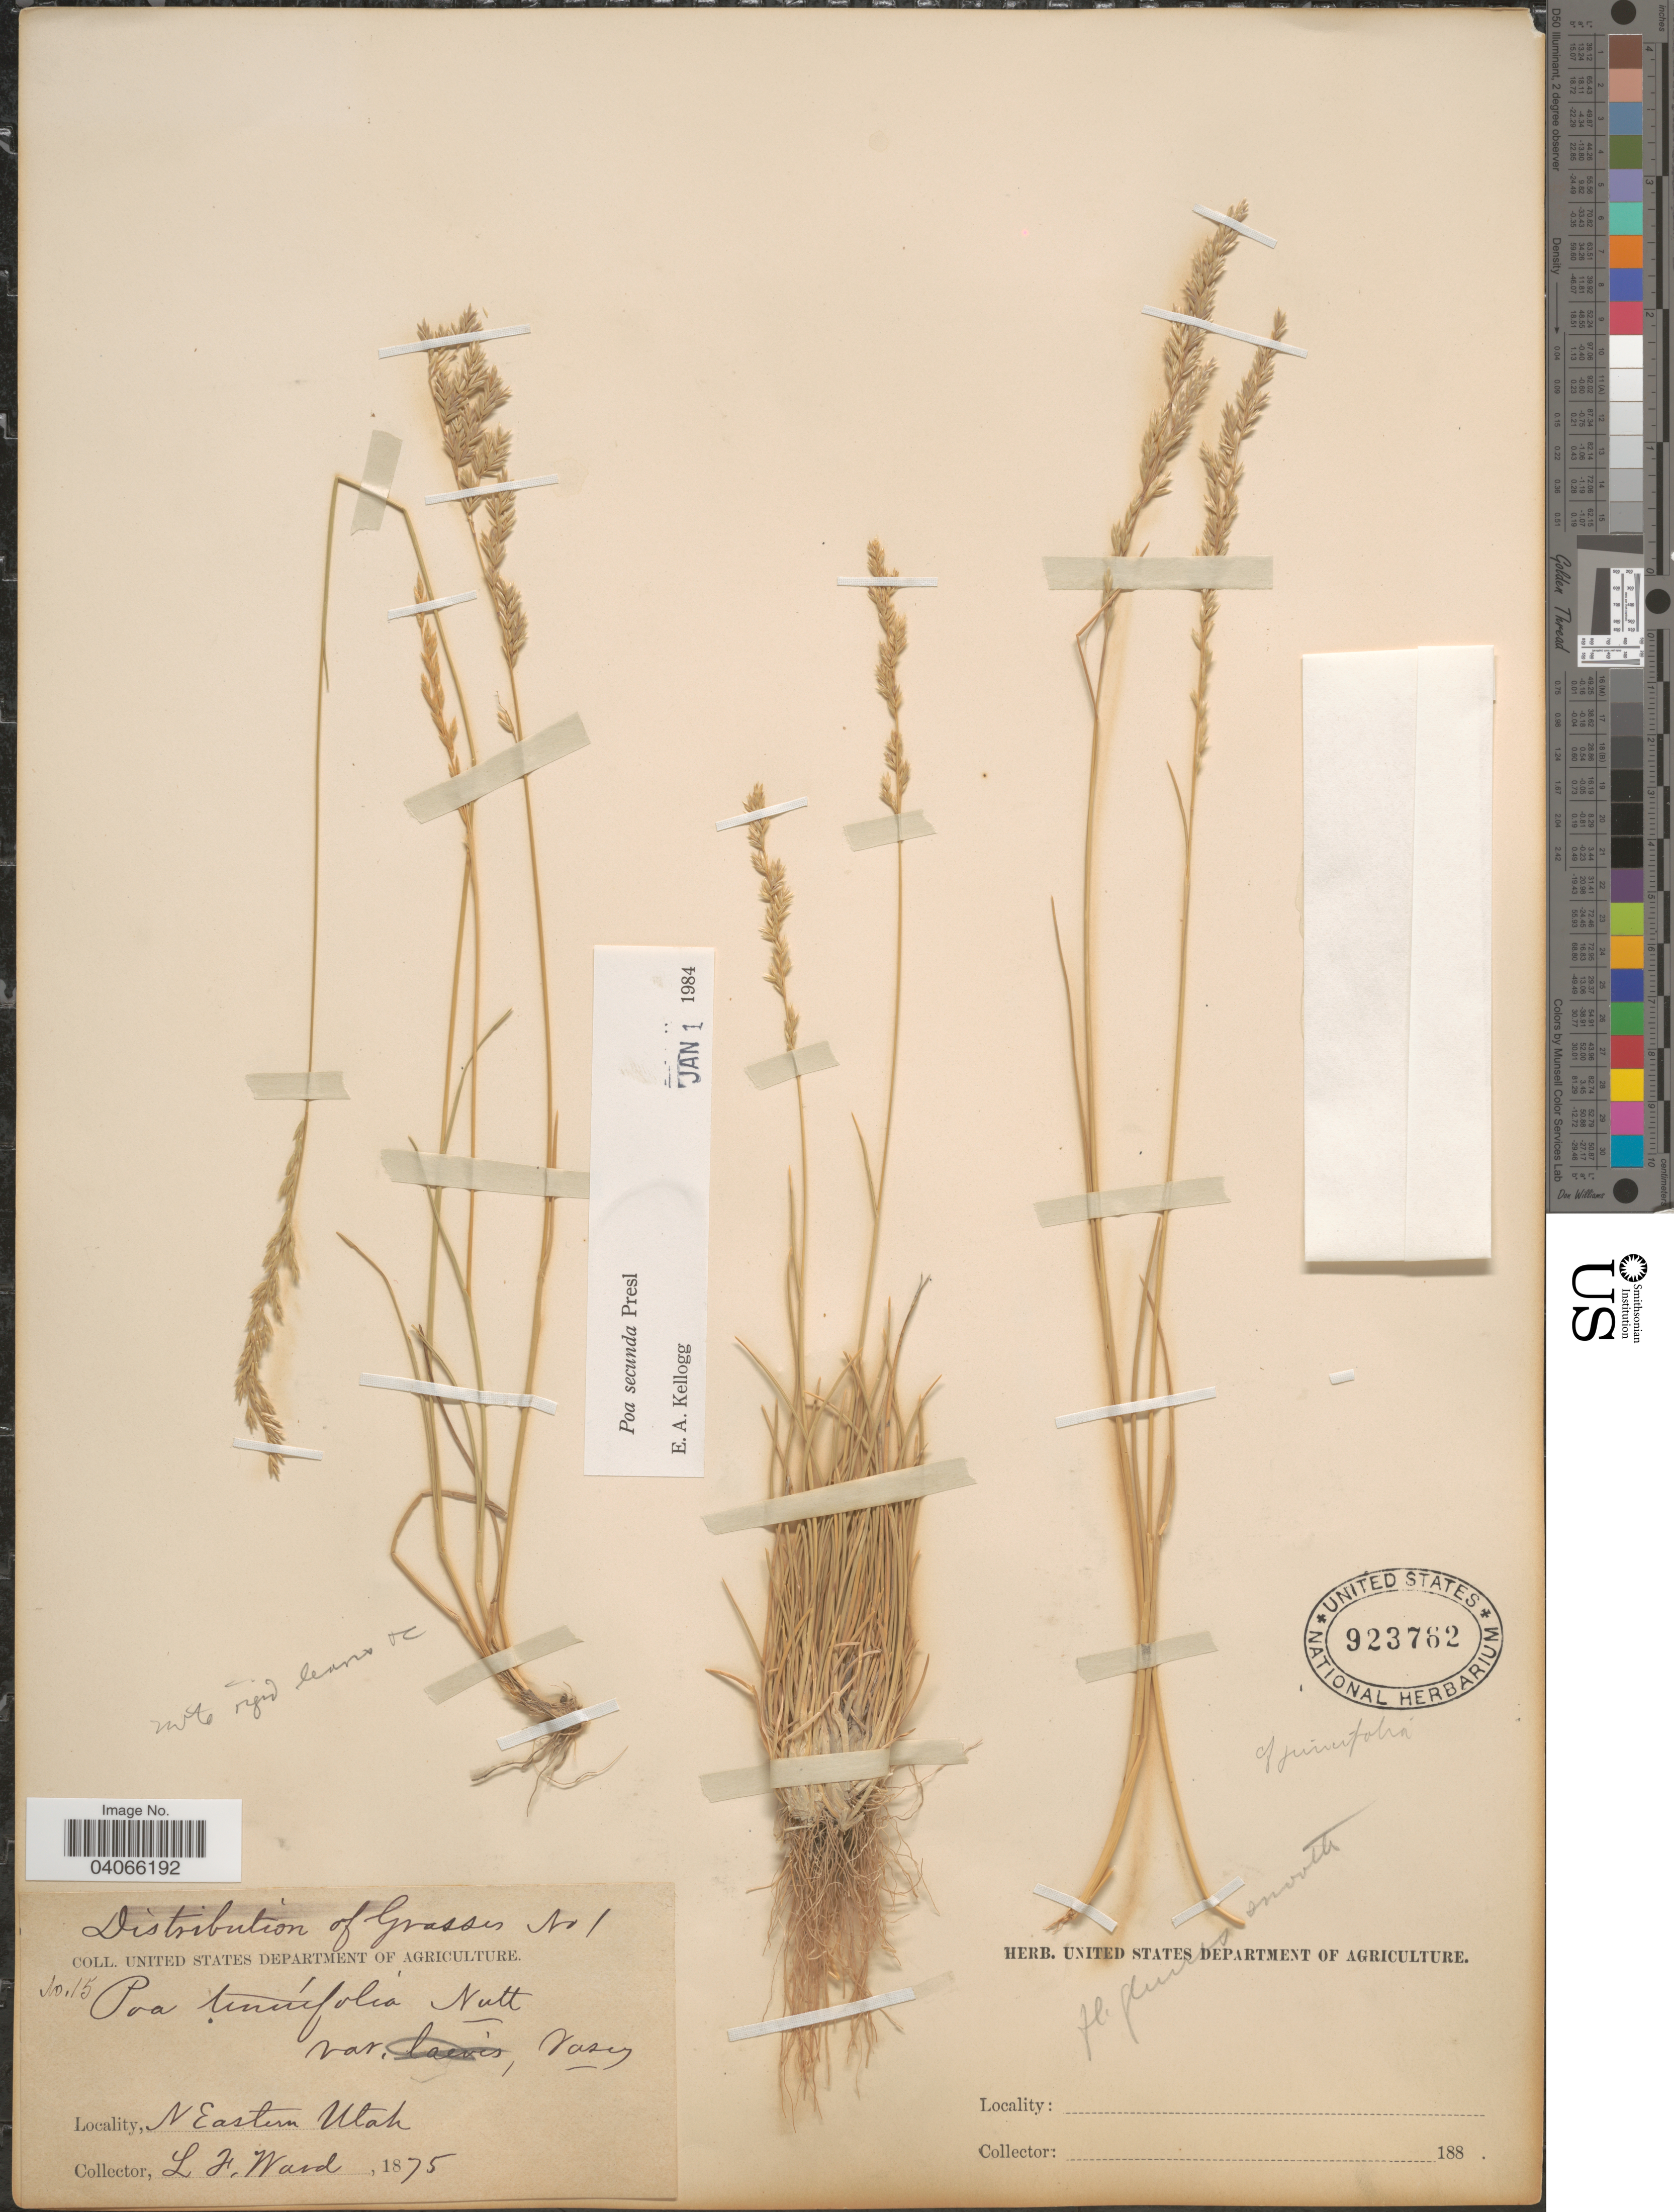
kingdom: Plantae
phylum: Tracheophyta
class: Liliopsida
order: Poales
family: Poaceae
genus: Poa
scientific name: Poa secunda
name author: J. Presl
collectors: L. Ward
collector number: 15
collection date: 1875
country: United States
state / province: Utah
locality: N Eastern Utah.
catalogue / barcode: US 923762